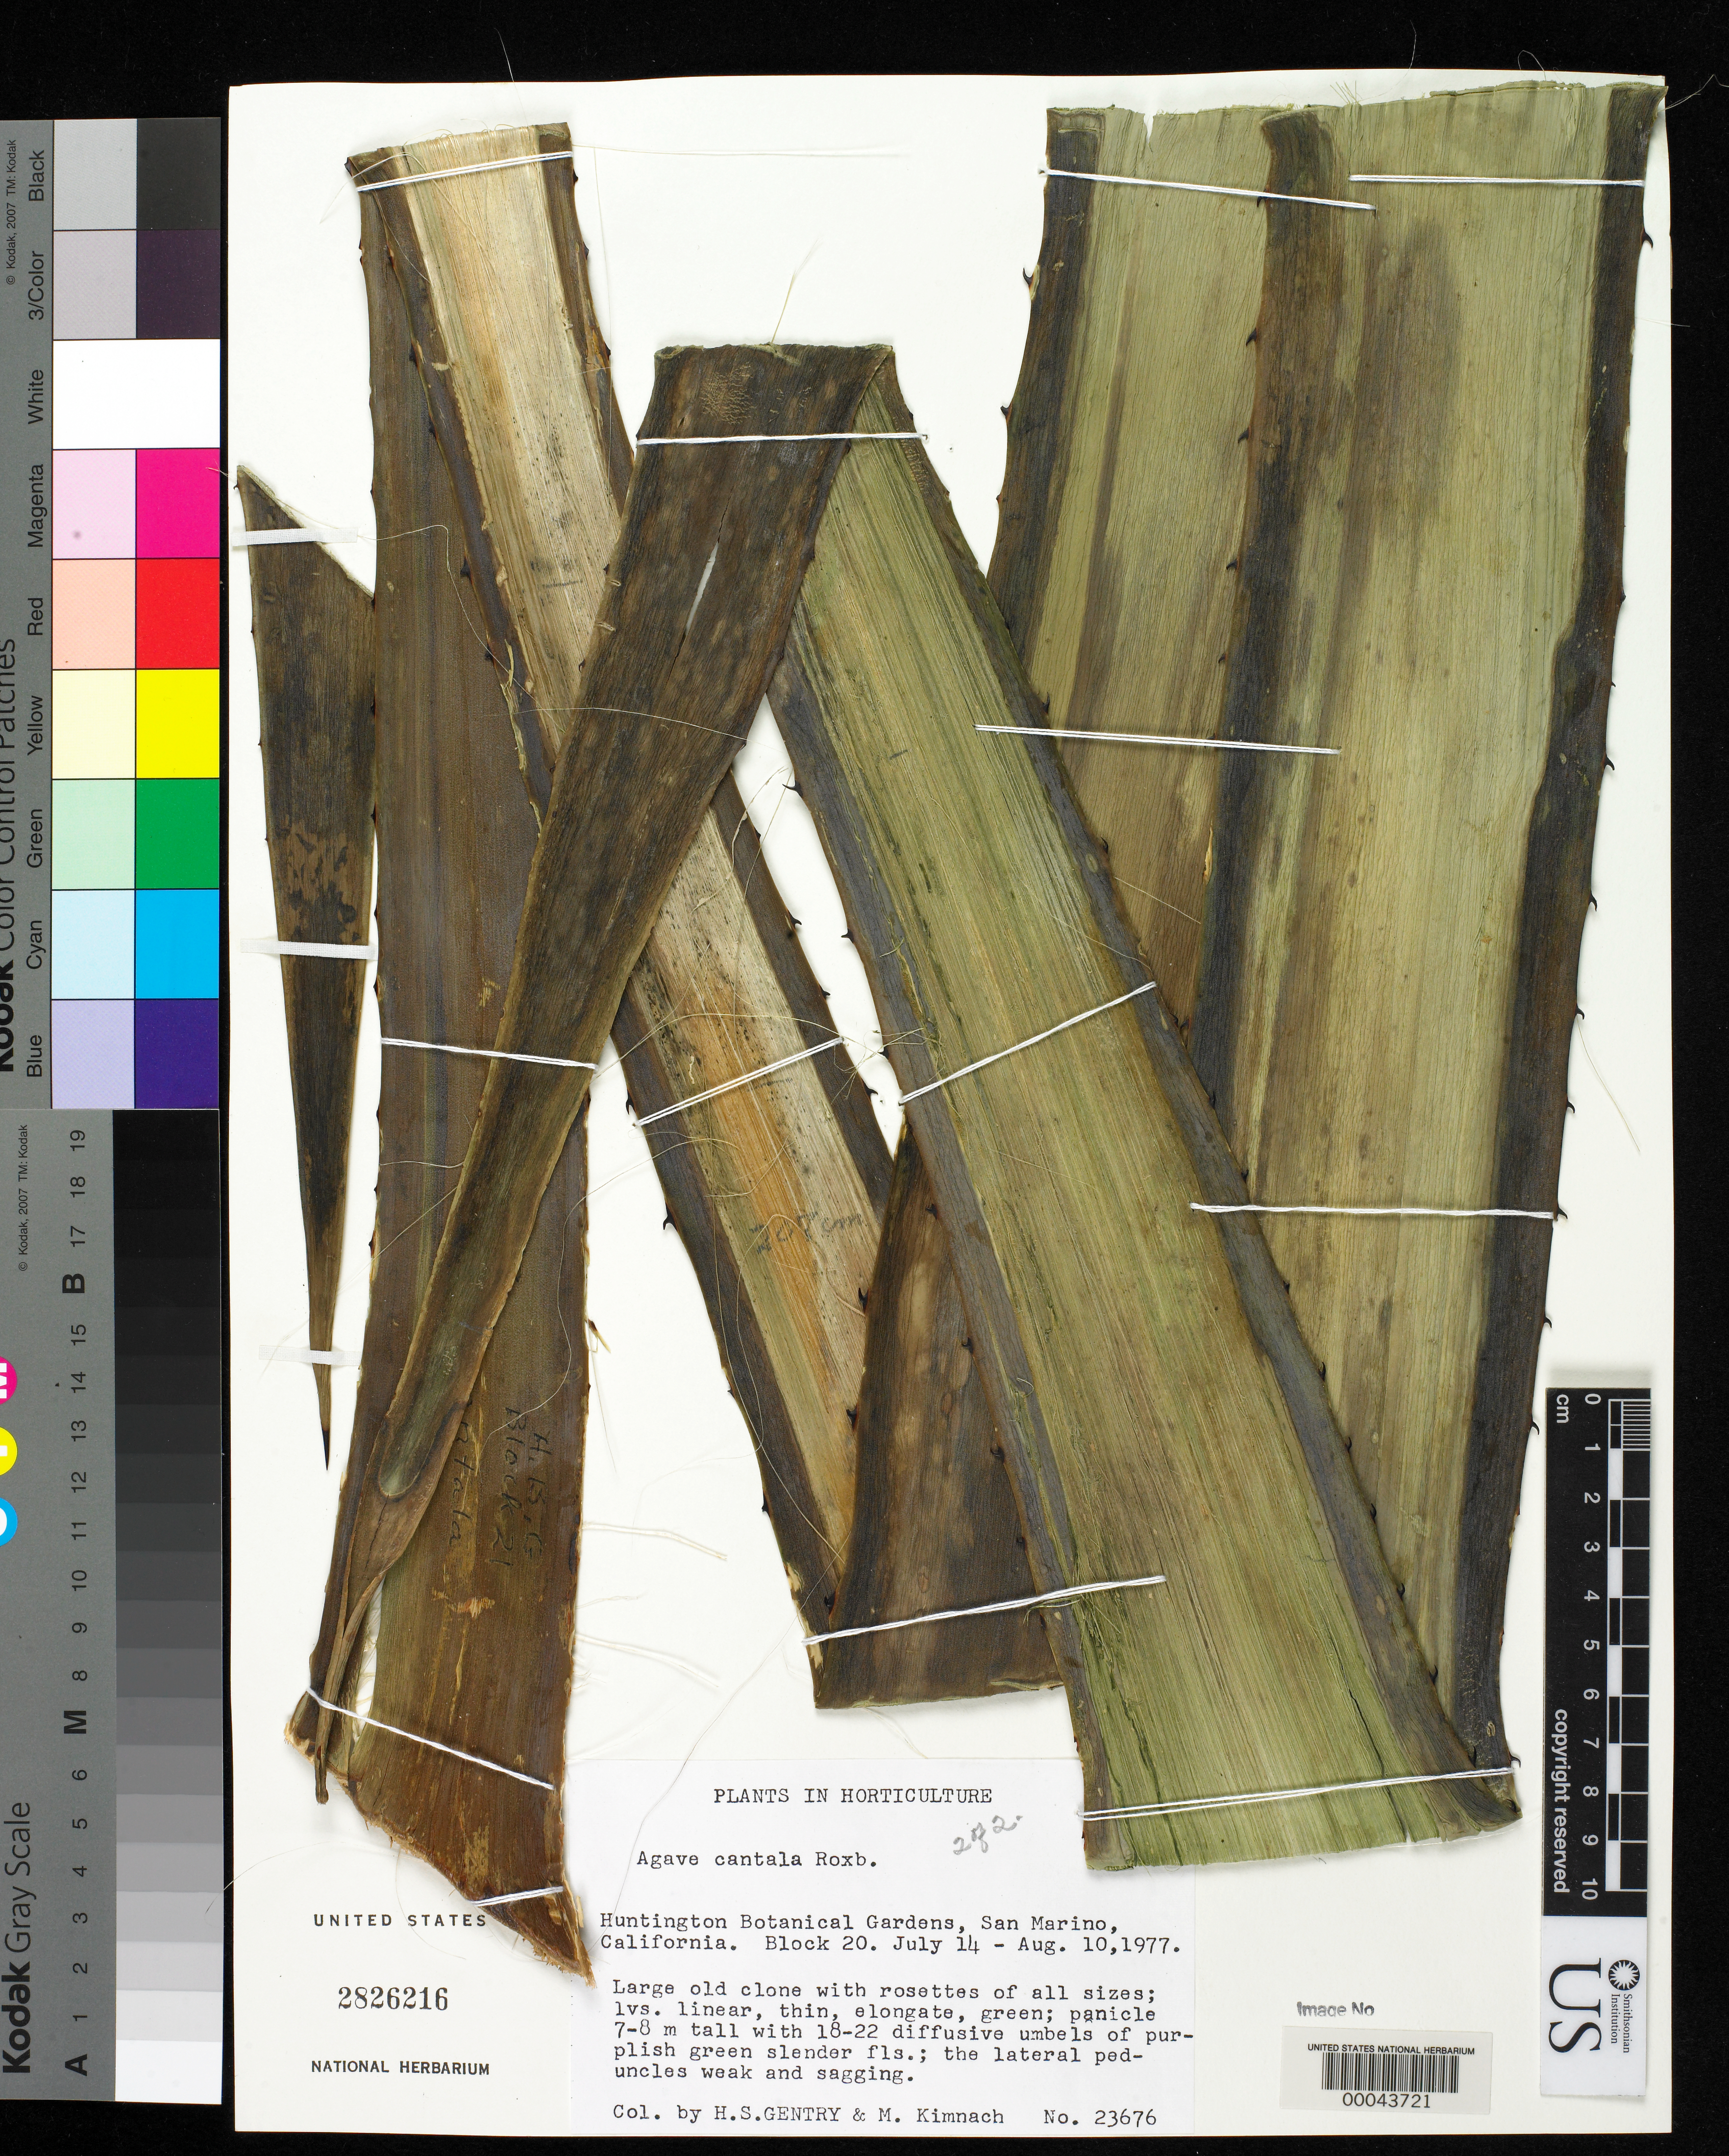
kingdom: Plantae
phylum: Tracheophyta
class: Liliopsida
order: Asparagales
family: Asparagaceae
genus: Agave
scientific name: Agave cantala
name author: (Haw.) Roxb. ex Salm-Dyck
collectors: H. S. Gentry & M. W. Kimnach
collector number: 23676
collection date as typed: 14 Jun 1977 to 10 Aug 1977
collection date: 1977-06-14/1977-08-10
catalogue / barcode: US 2826216